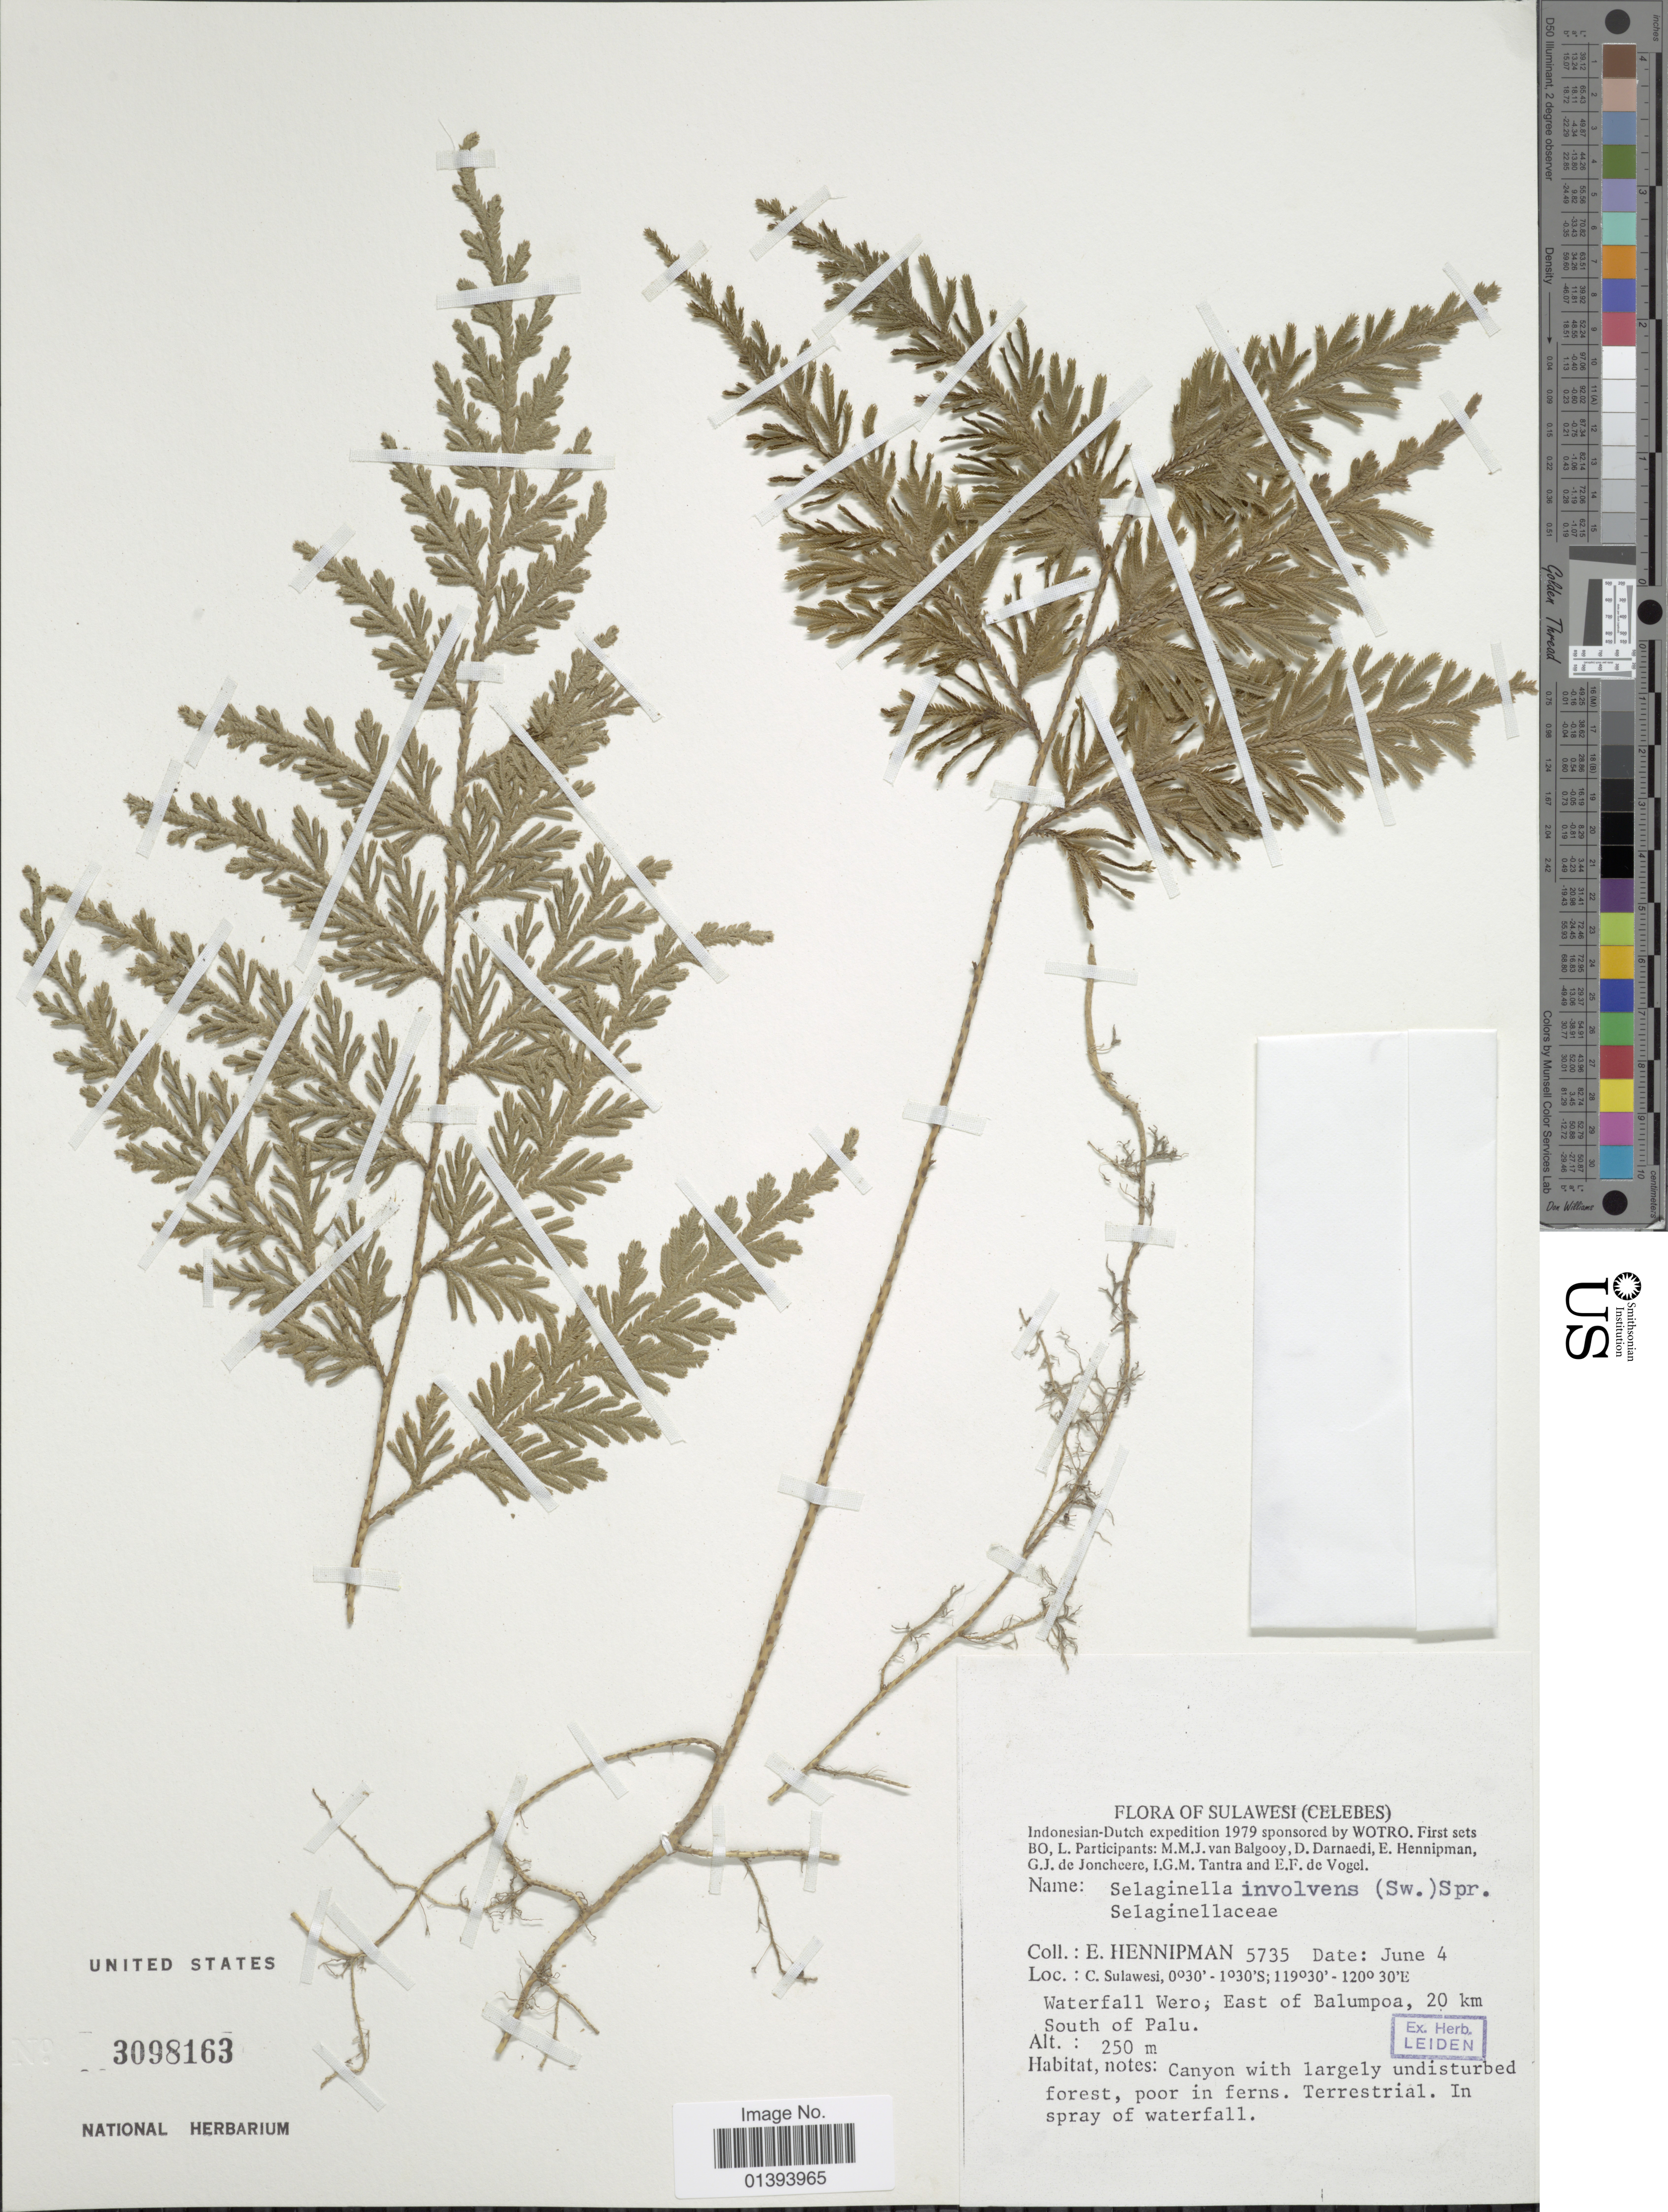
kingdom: Plantae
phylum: Tracheophyta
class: Lycopodiopsida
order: Selaginellales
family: Selaginellaceae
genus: Selaginella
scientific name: Selaginella involvens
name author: (Sw.) Spring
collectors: E. Hennipman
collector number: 5735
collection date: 1979-06-04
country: Indonesia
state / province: Sulawesi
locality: Celebes, C. Sulawesi, Waterfall Wero, East of Balumpoa, 20km South of Palu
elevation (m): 250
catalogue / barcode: US 3098163